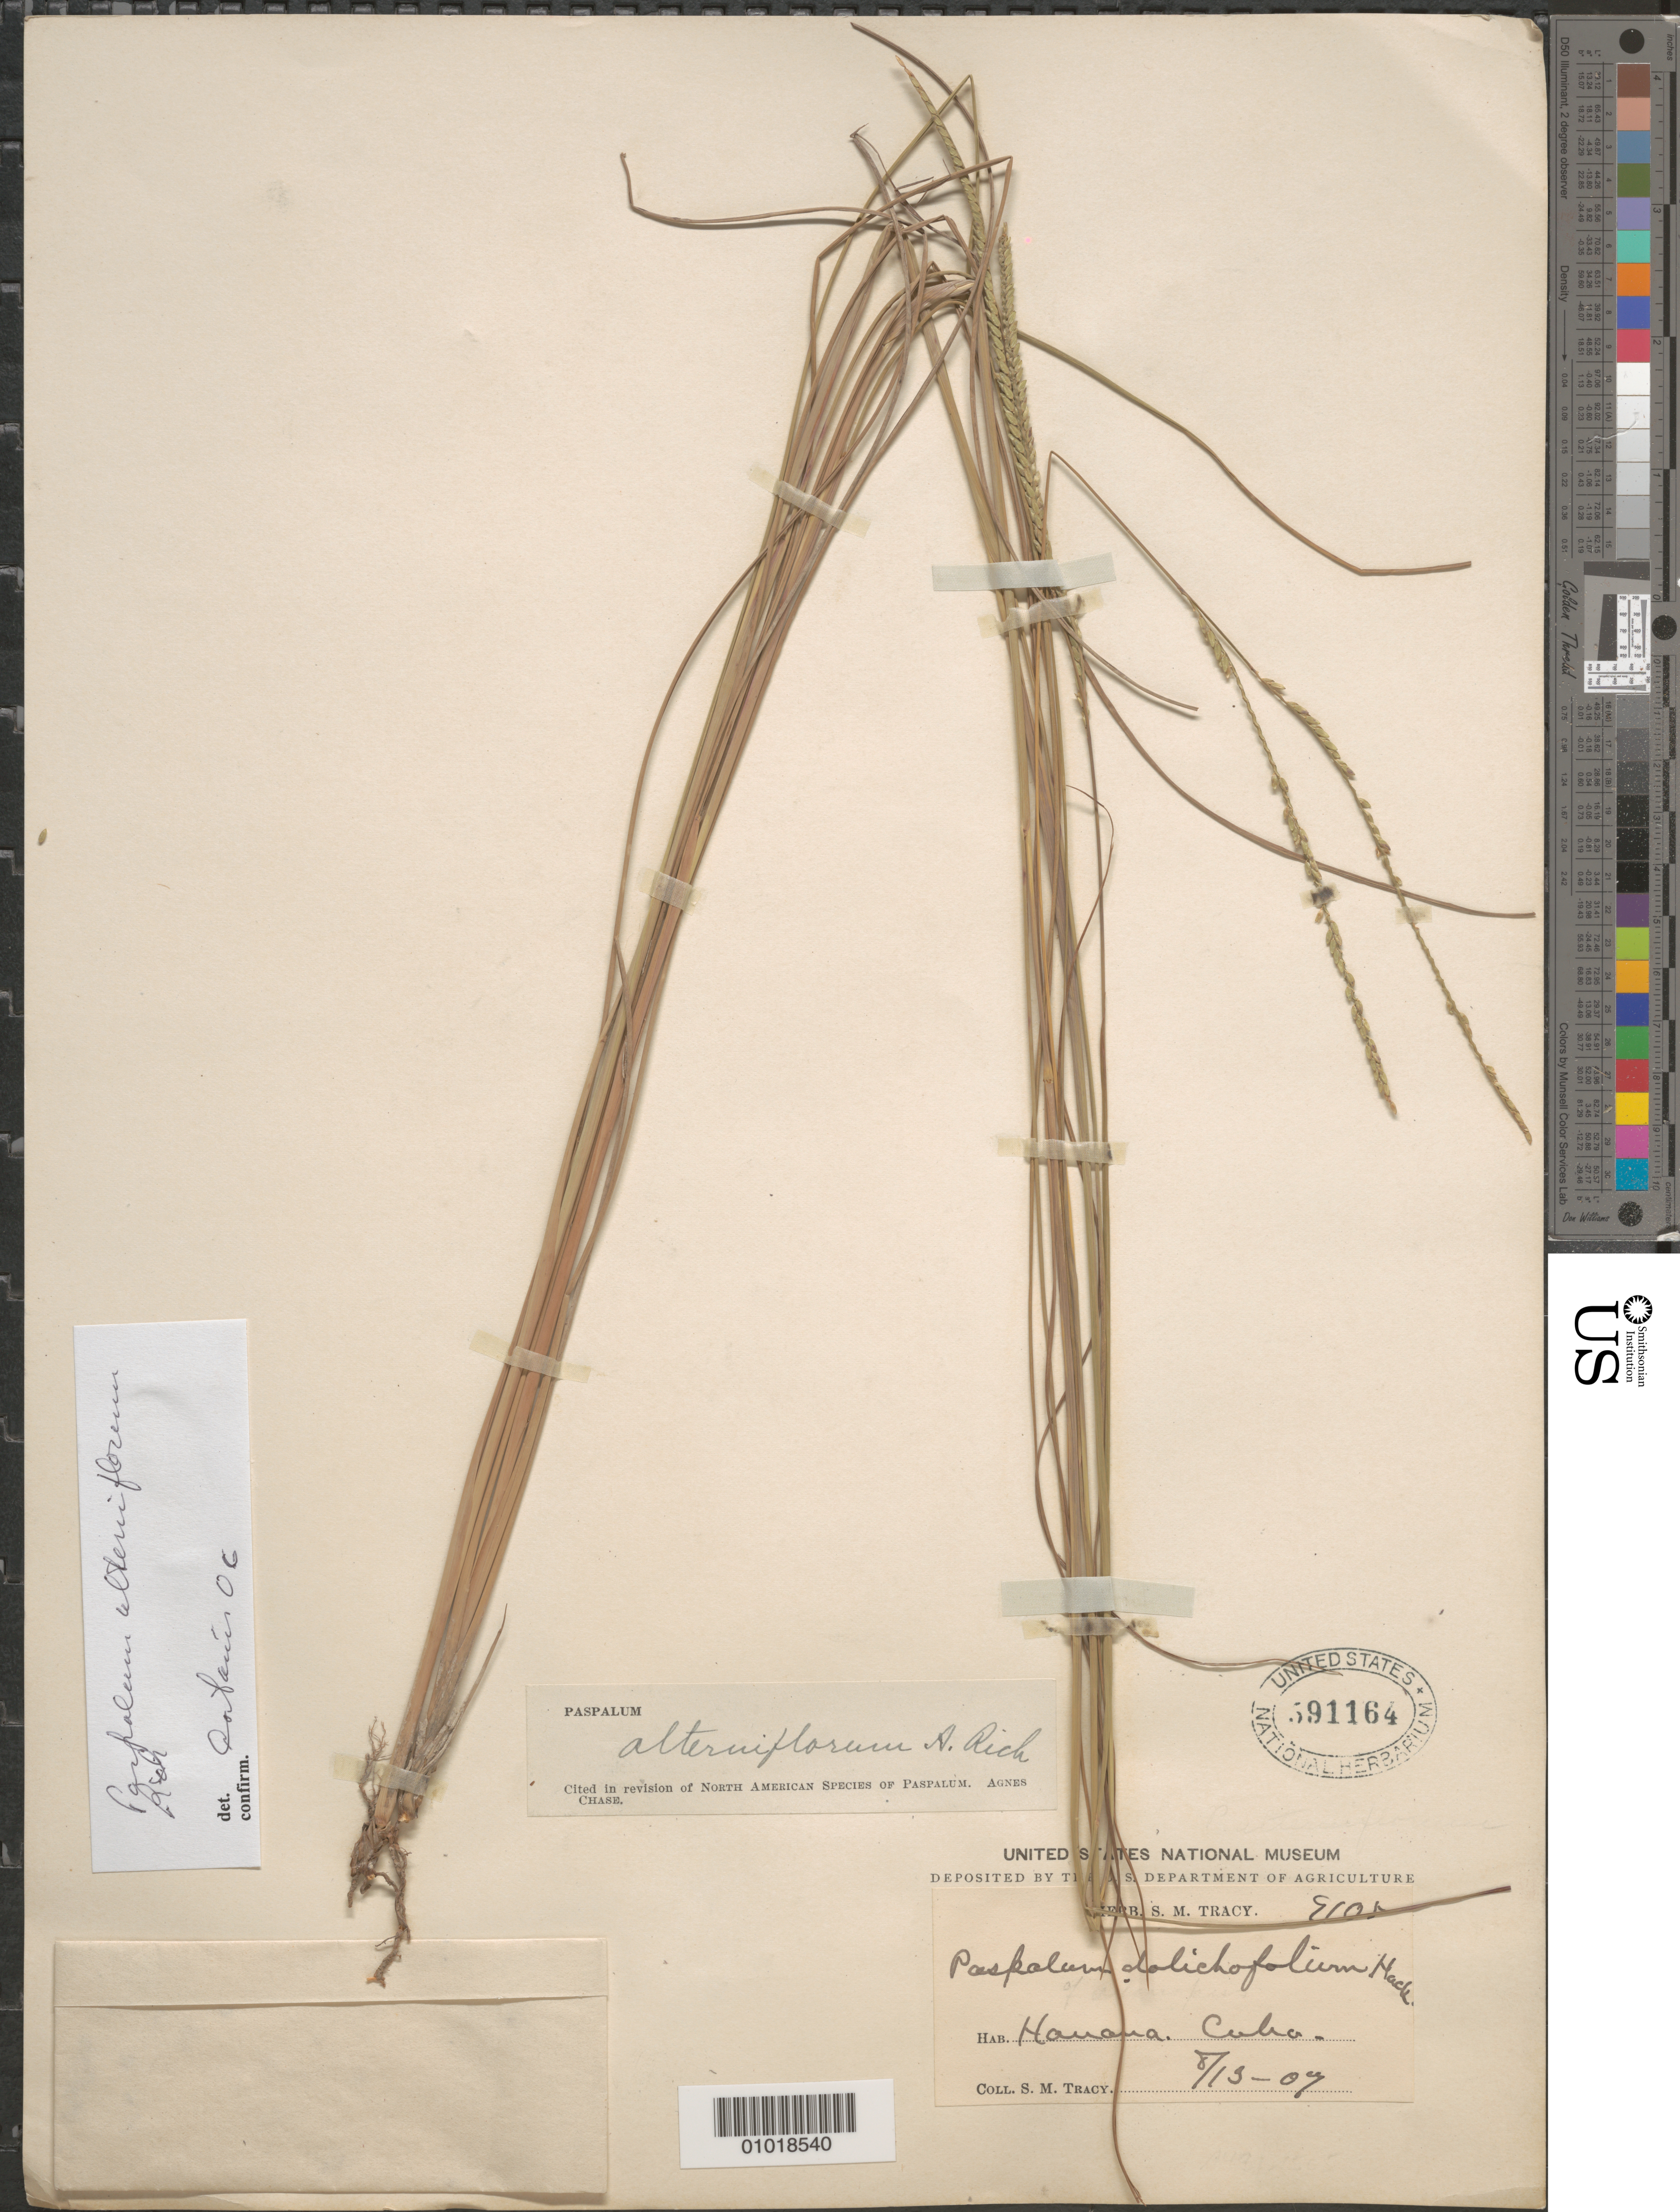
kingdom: Plantae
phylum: Tracheophyta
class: Liliopsida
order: Poales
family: Poaceae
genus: Paspalum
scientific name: Paspalum alterniflorum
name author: A. Rich.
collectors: S. M. Tracy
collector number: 9105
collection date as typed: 13 Aug 1909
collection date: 1909-08-13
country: Cuba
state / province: La Habana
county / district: Municipio Boyeros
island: Cuba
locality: Havana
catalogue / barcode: US 591164